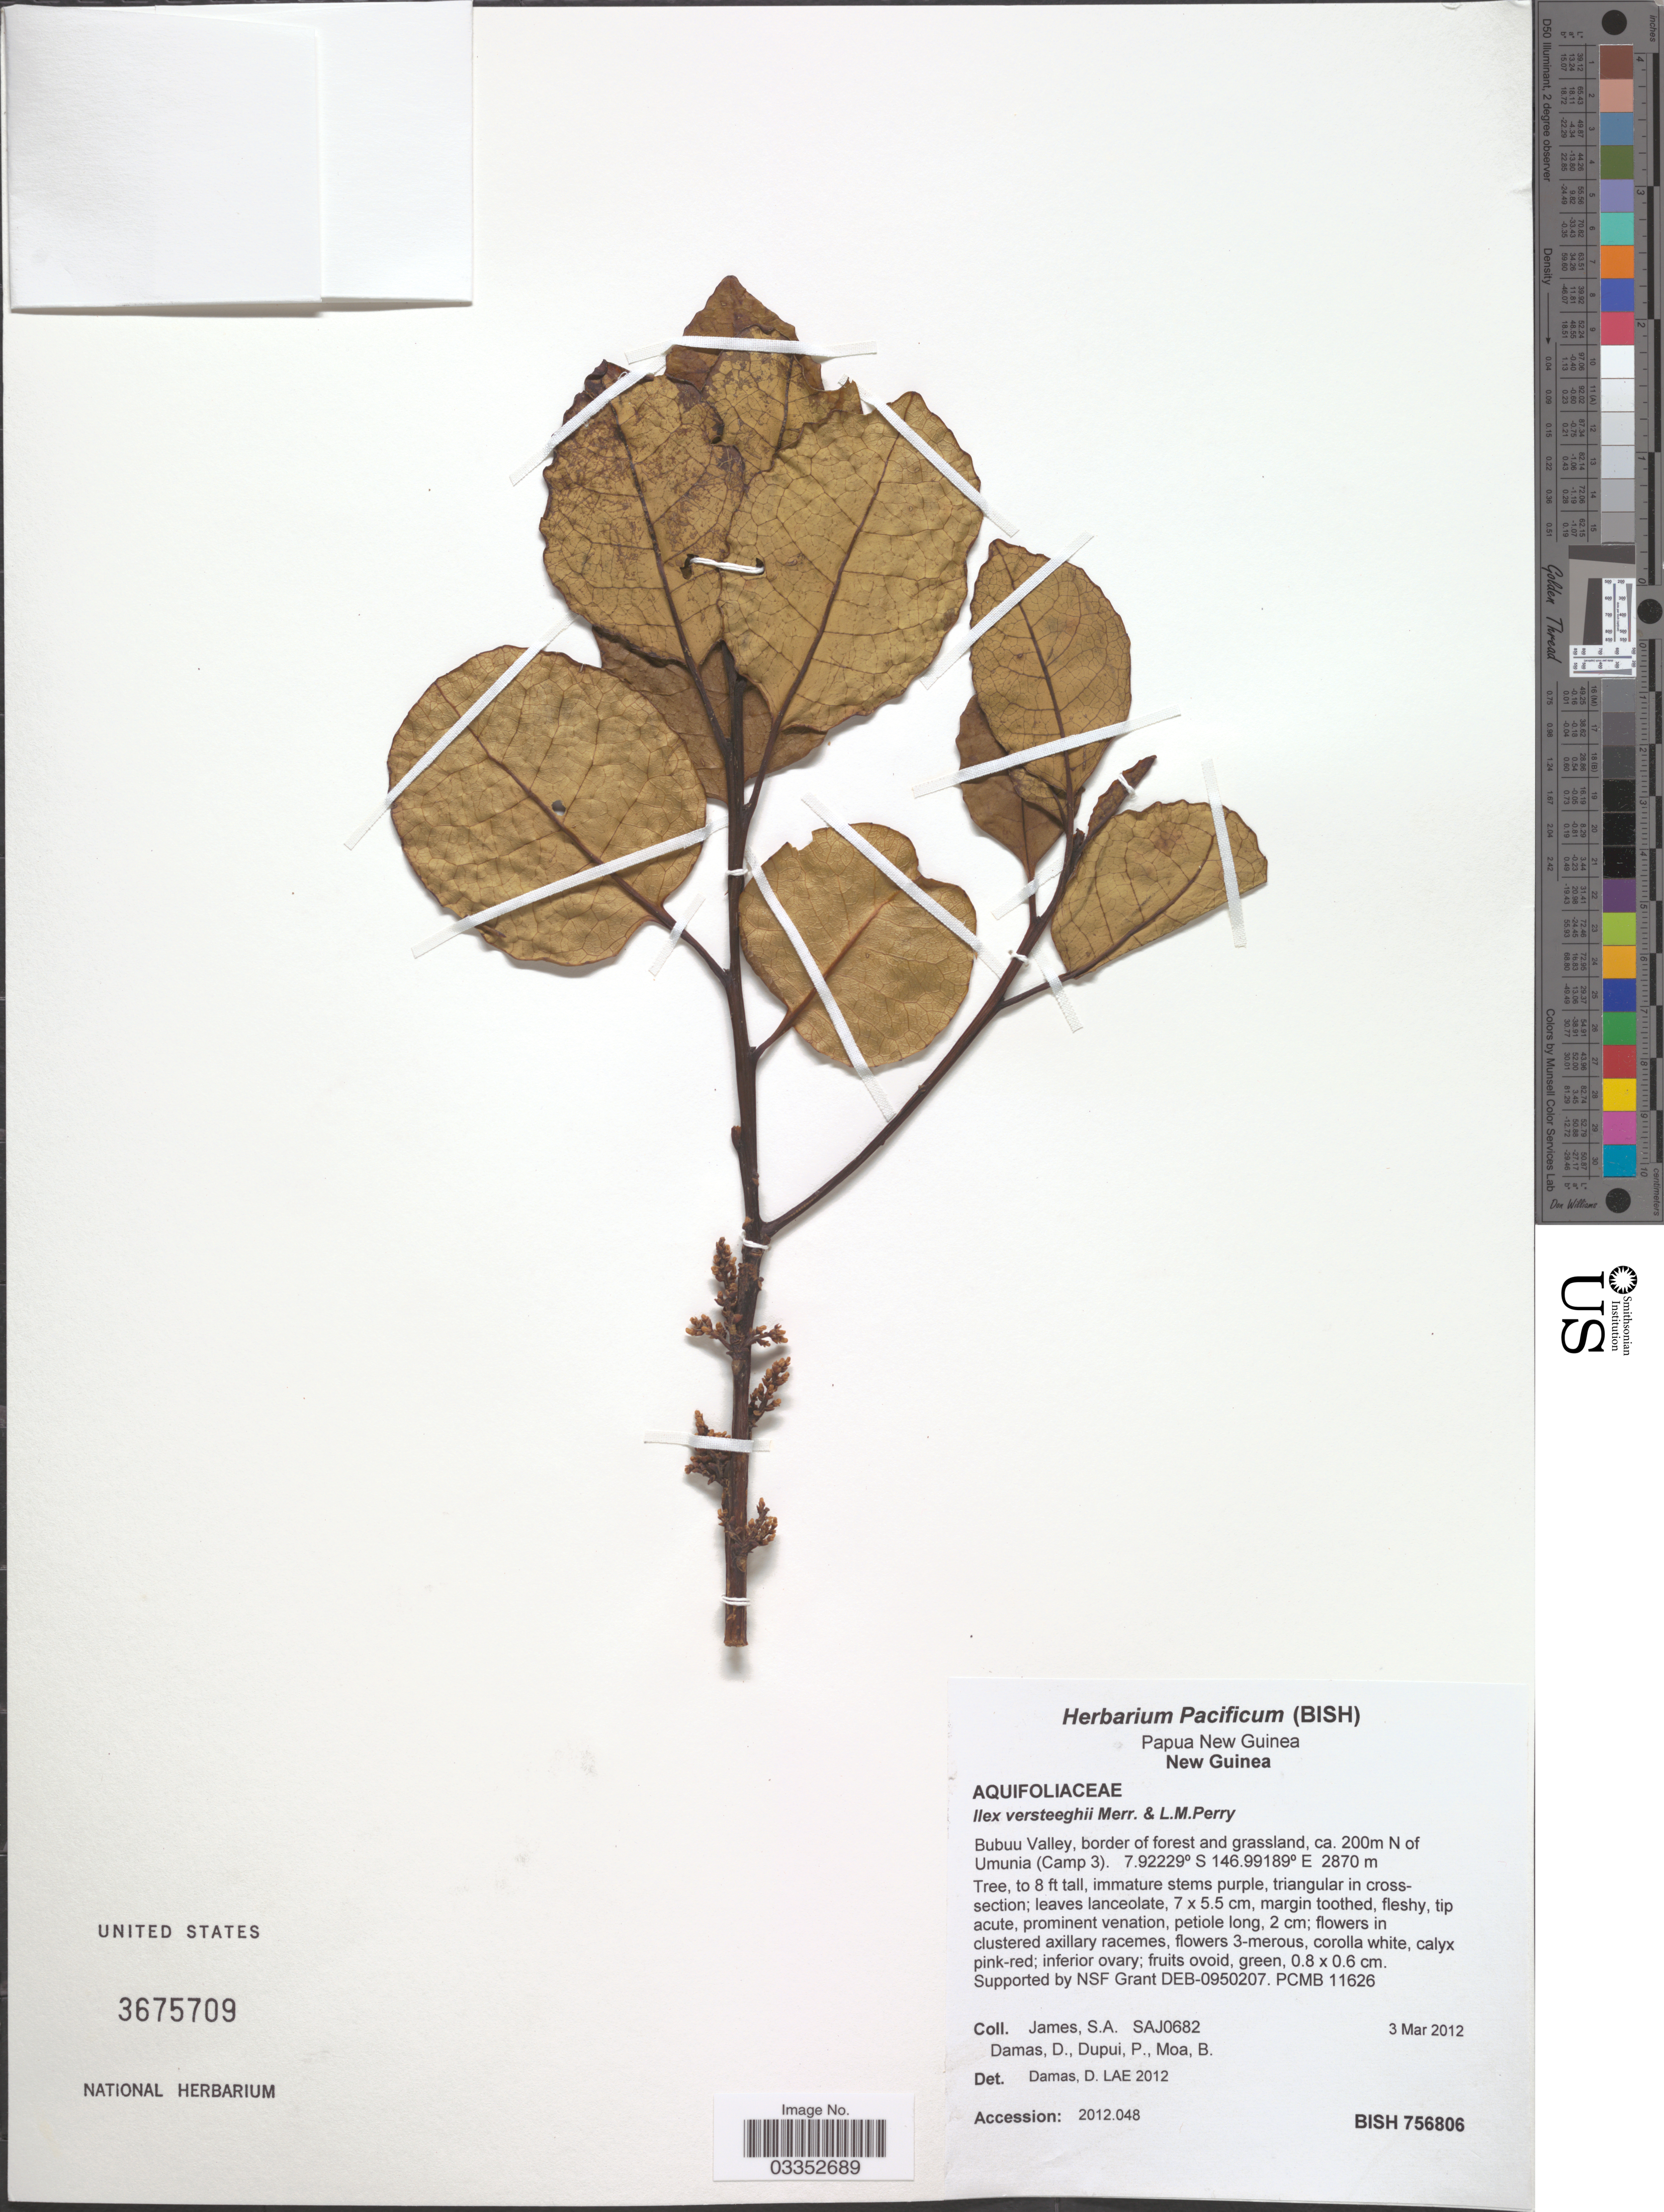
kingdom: Plantae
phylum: Tracheophyta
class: Magnoliopsida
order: Aquifoliales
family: Aquifoliaceae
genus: Ilex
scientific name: Ilex versteeghii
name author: Merr. & L.M. Perry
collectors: S. James, D. Damas, P. Dupui & B. Moa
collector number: SAJ0682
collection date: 2012-03-03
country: Papua New Guinea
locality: New Guinea. Bubuu Valley, border of forest and grassland, ca. 200m N of Umunia (Camp 3).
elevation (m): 2870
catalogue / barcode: US 3675709